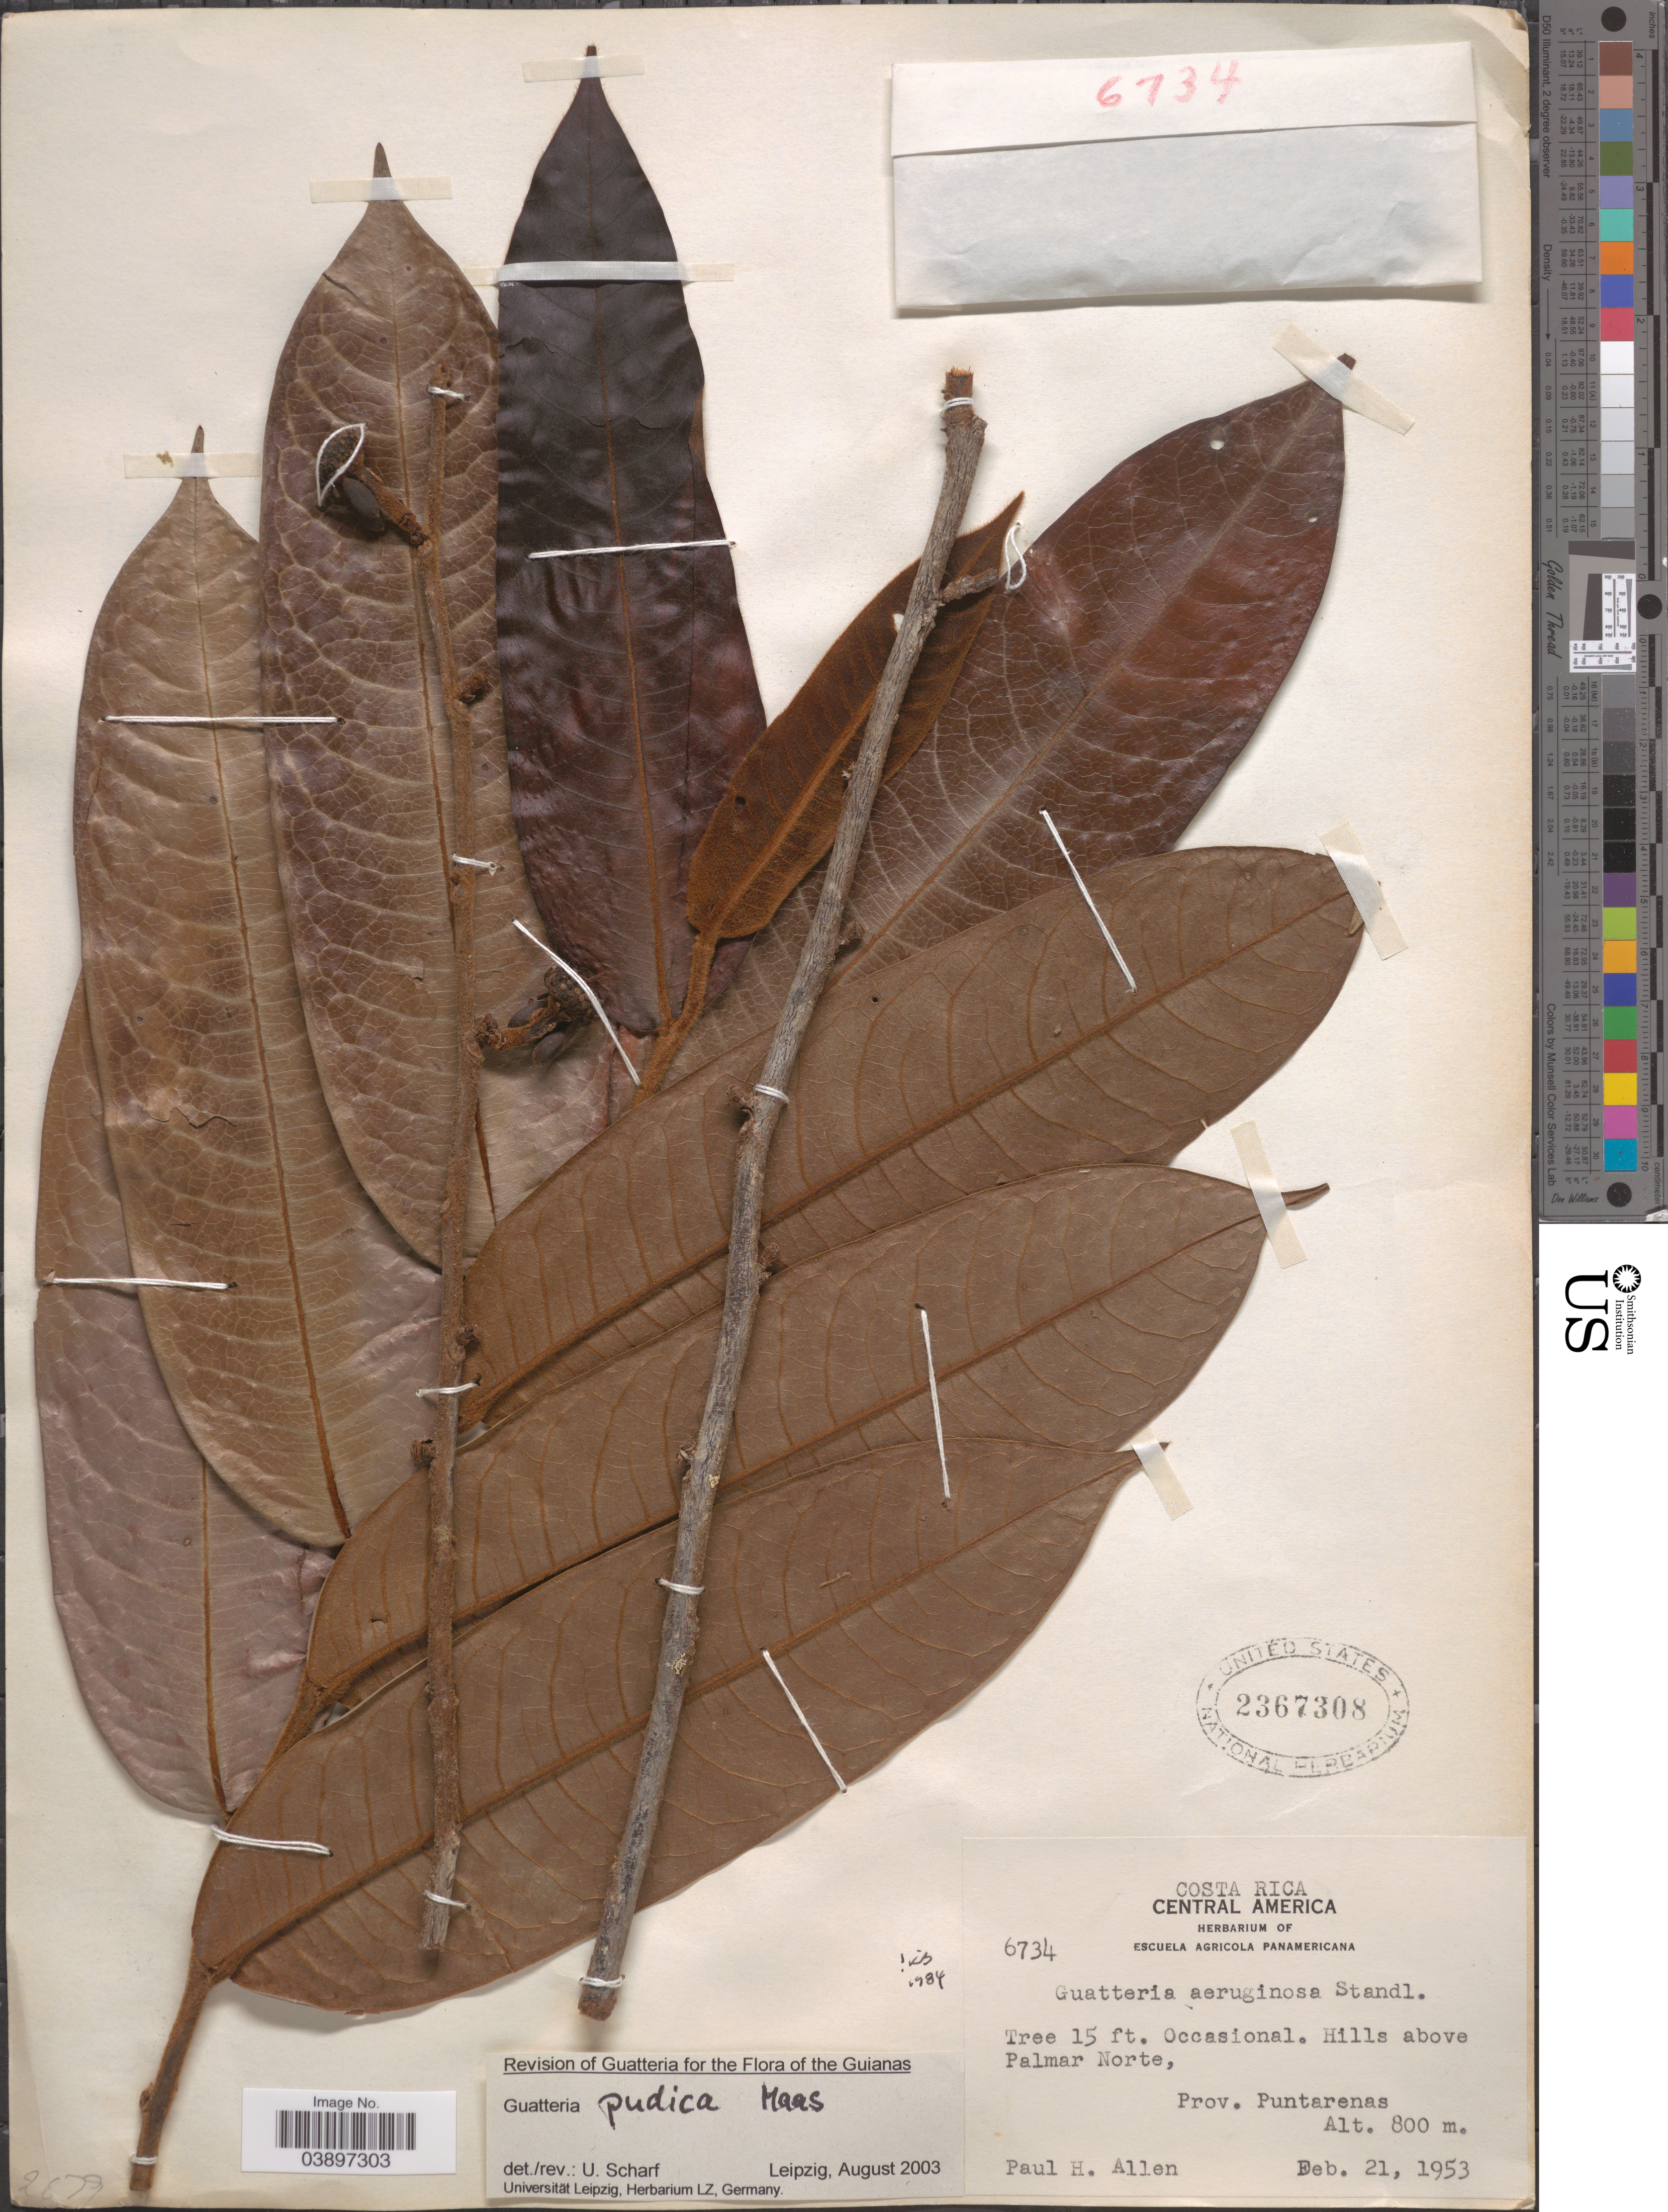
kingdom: Plantae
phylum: Tracheophyta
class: Magnoliopsida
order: Magnoliales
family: Annonaceae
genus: Guatteria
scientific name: Guatteria pudica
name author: N. Zamora & Maas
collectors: P. H. Allen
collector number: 6734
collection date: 1953-02-21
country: Costa Rica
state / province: Puntarenas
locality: Hills above Palmar Norte, Prov. Puntarenas.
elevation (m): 800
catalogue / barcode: US 2367308